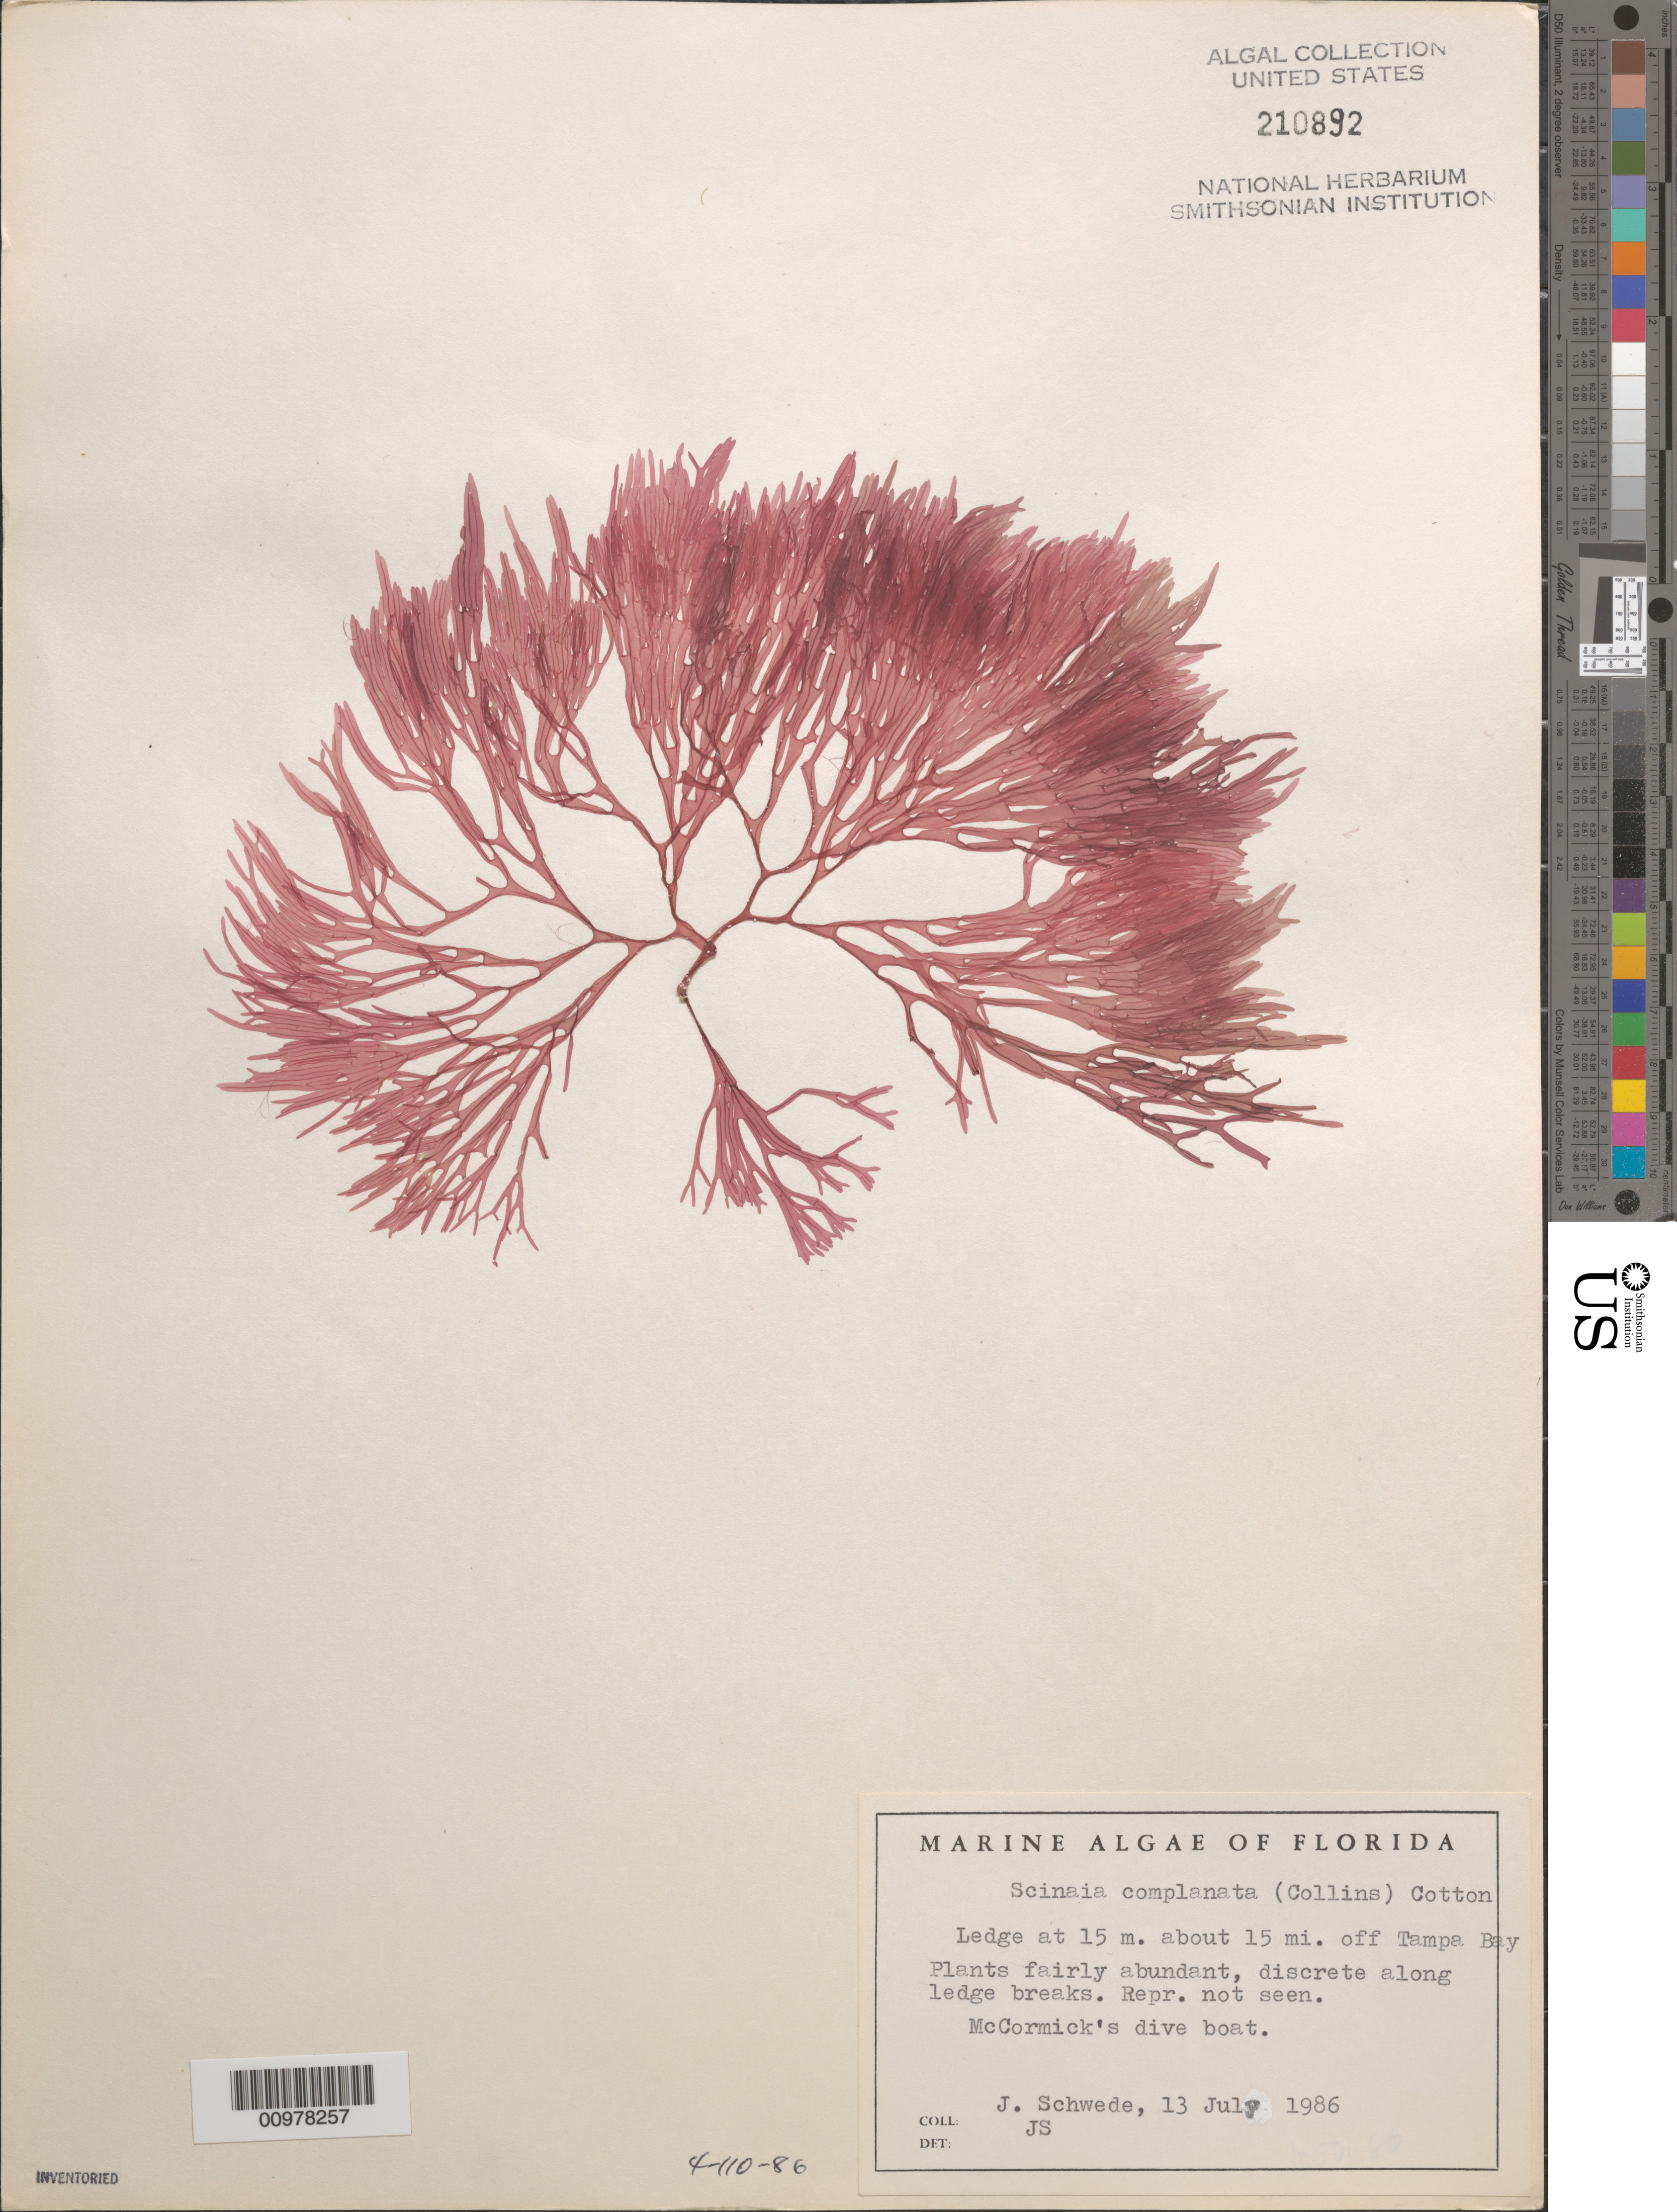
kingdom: Plantae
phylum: Rhodophyta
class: Florideophyceae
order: Nemaliales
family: Scinaiaceae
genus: Scinaia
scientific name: Scinaia complanata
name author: (Collins in Collins et al.) Cotton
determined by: Schwede, John G.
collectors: J. Schwede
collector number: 4-110-86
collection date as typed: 13 Jul 1986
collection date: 1986-07-13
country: United States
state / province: Florida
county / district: Manatee County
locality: Ca. 15 miles off Tampa Bay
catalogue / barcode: US 210892